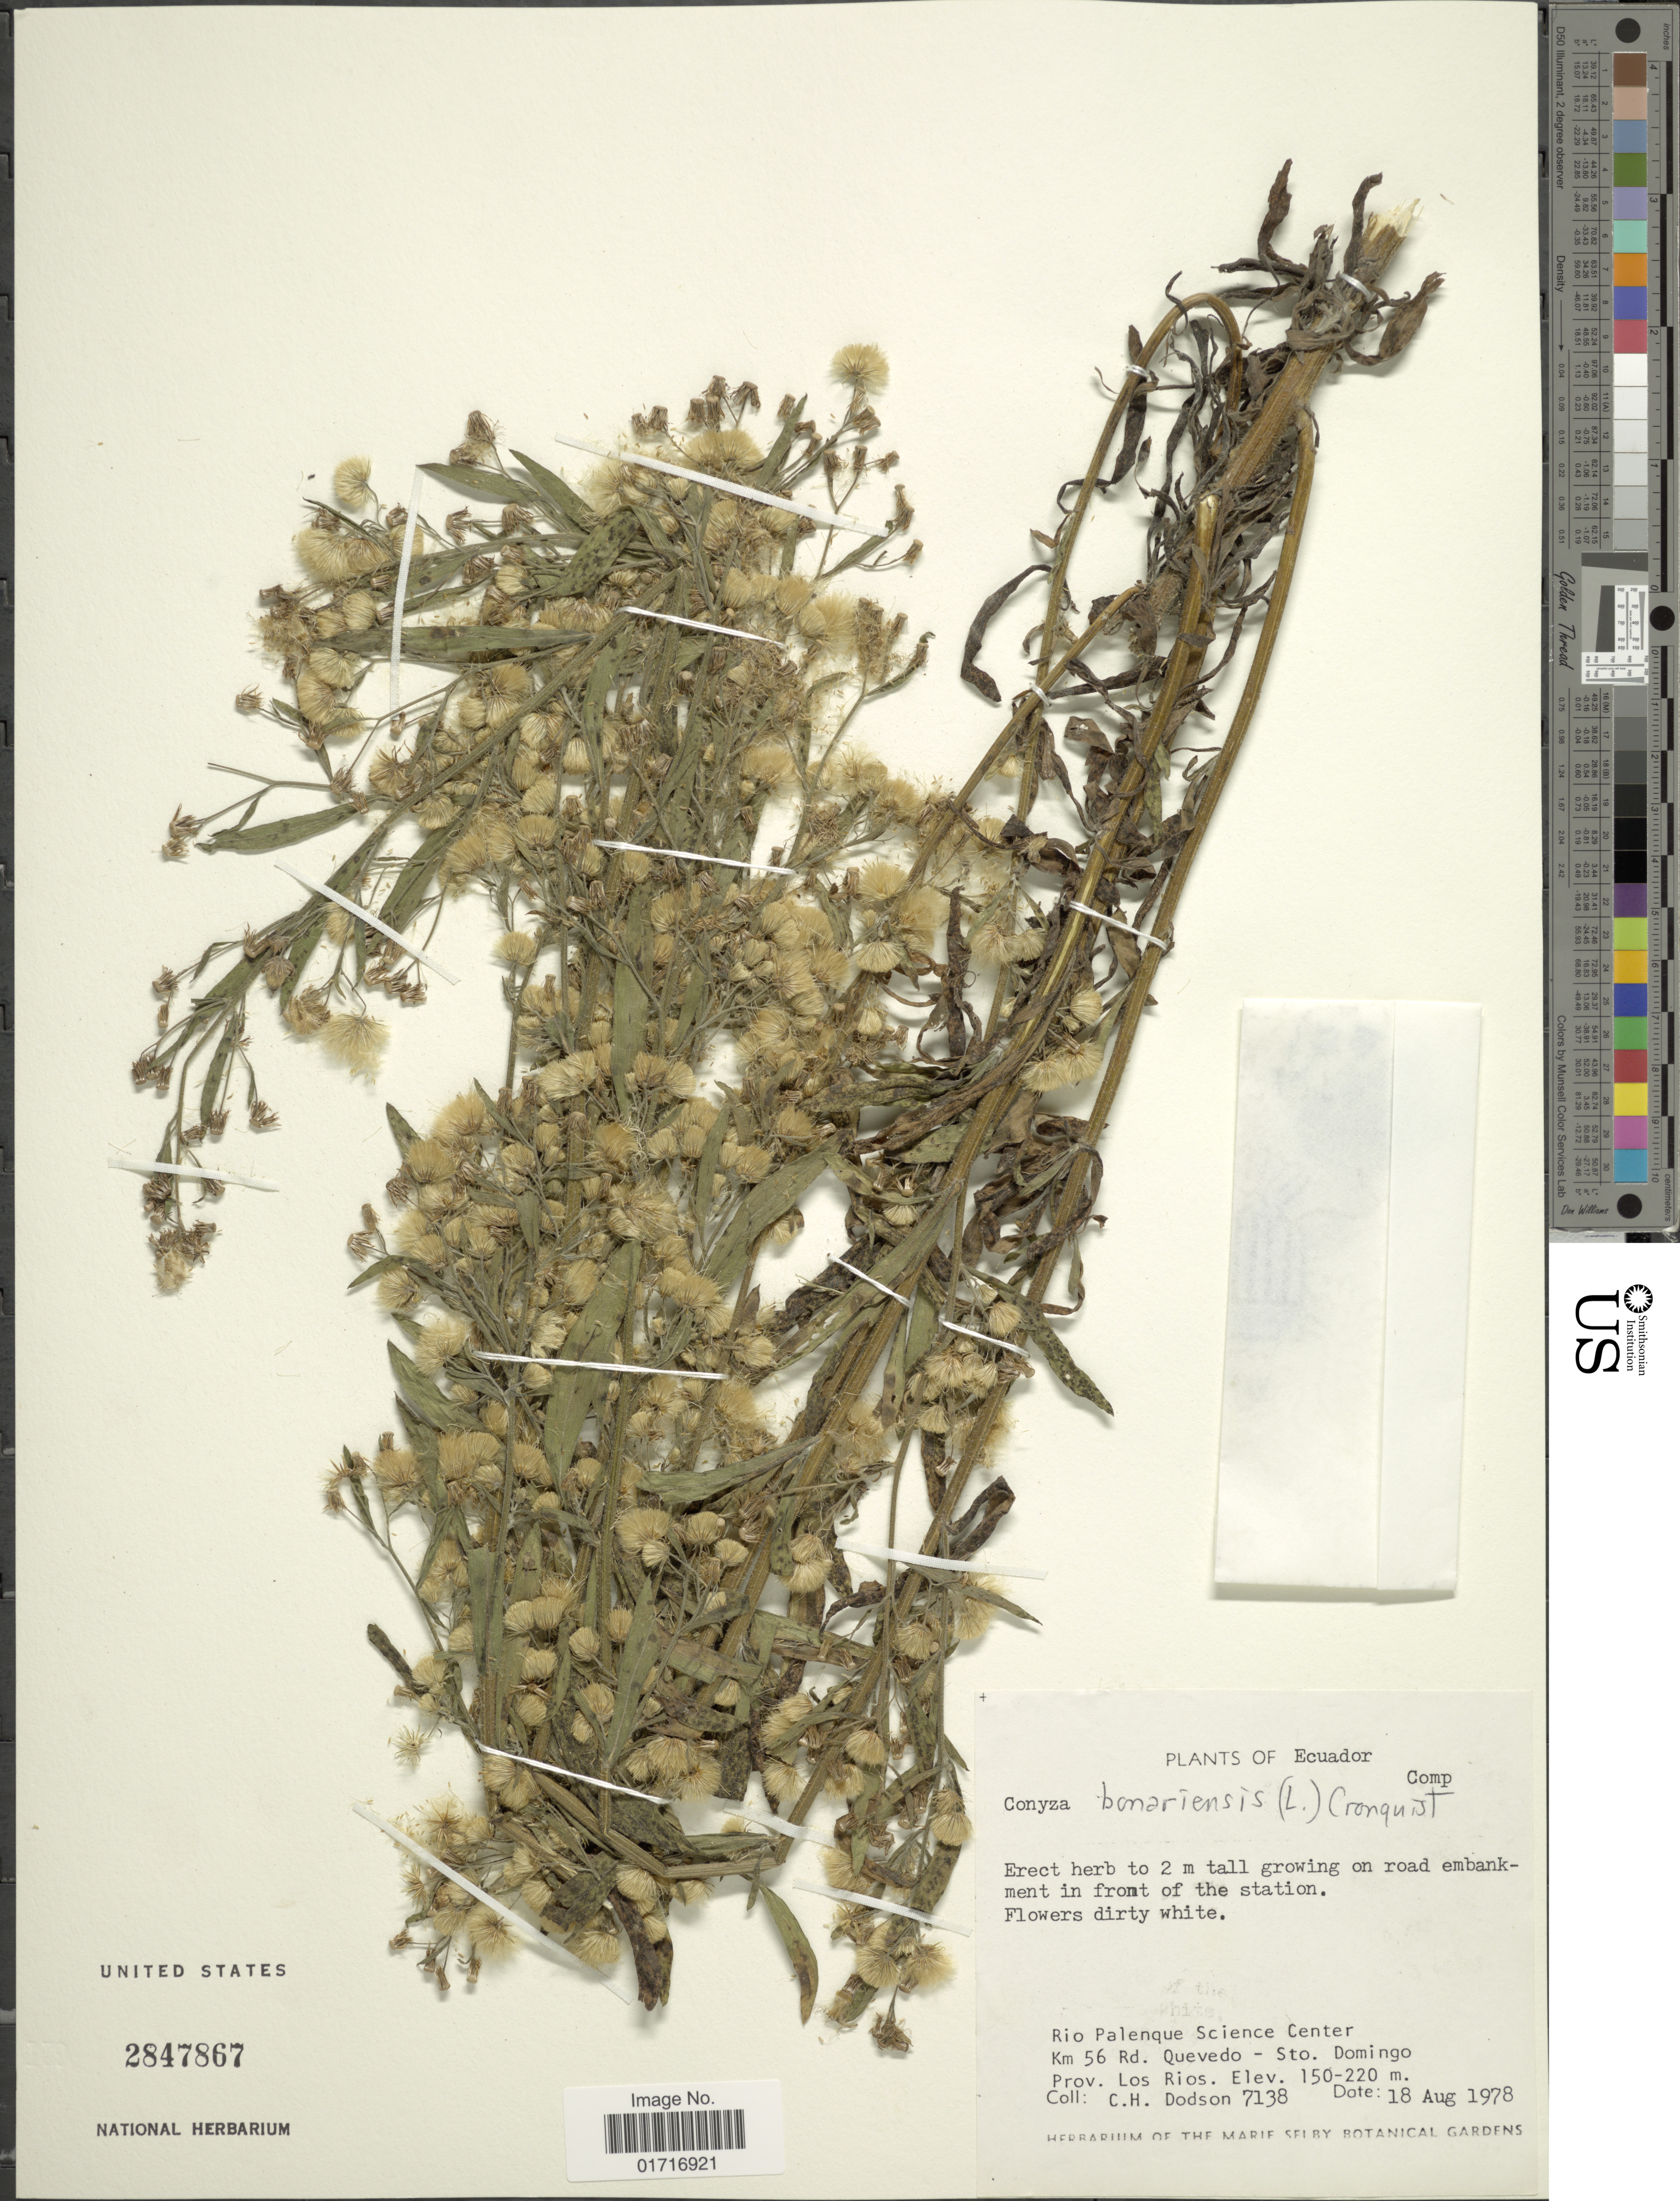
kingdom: Plantae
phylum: Tracheophyta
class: Magnoliopsida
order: Asterales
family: Asteraceae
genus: Conyza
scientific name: Conyza bonariensis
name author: (L.) Cronq.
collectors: C. H. Dodson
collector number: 7138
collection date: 1978-08-18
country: Ecuador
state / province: Los Ríos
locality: Rio Palenque Science Centerm Km 56 Rd. Quebedo - Sto. Domingo. Prov. Los Rios.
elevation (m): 150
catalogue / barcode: US 2847867